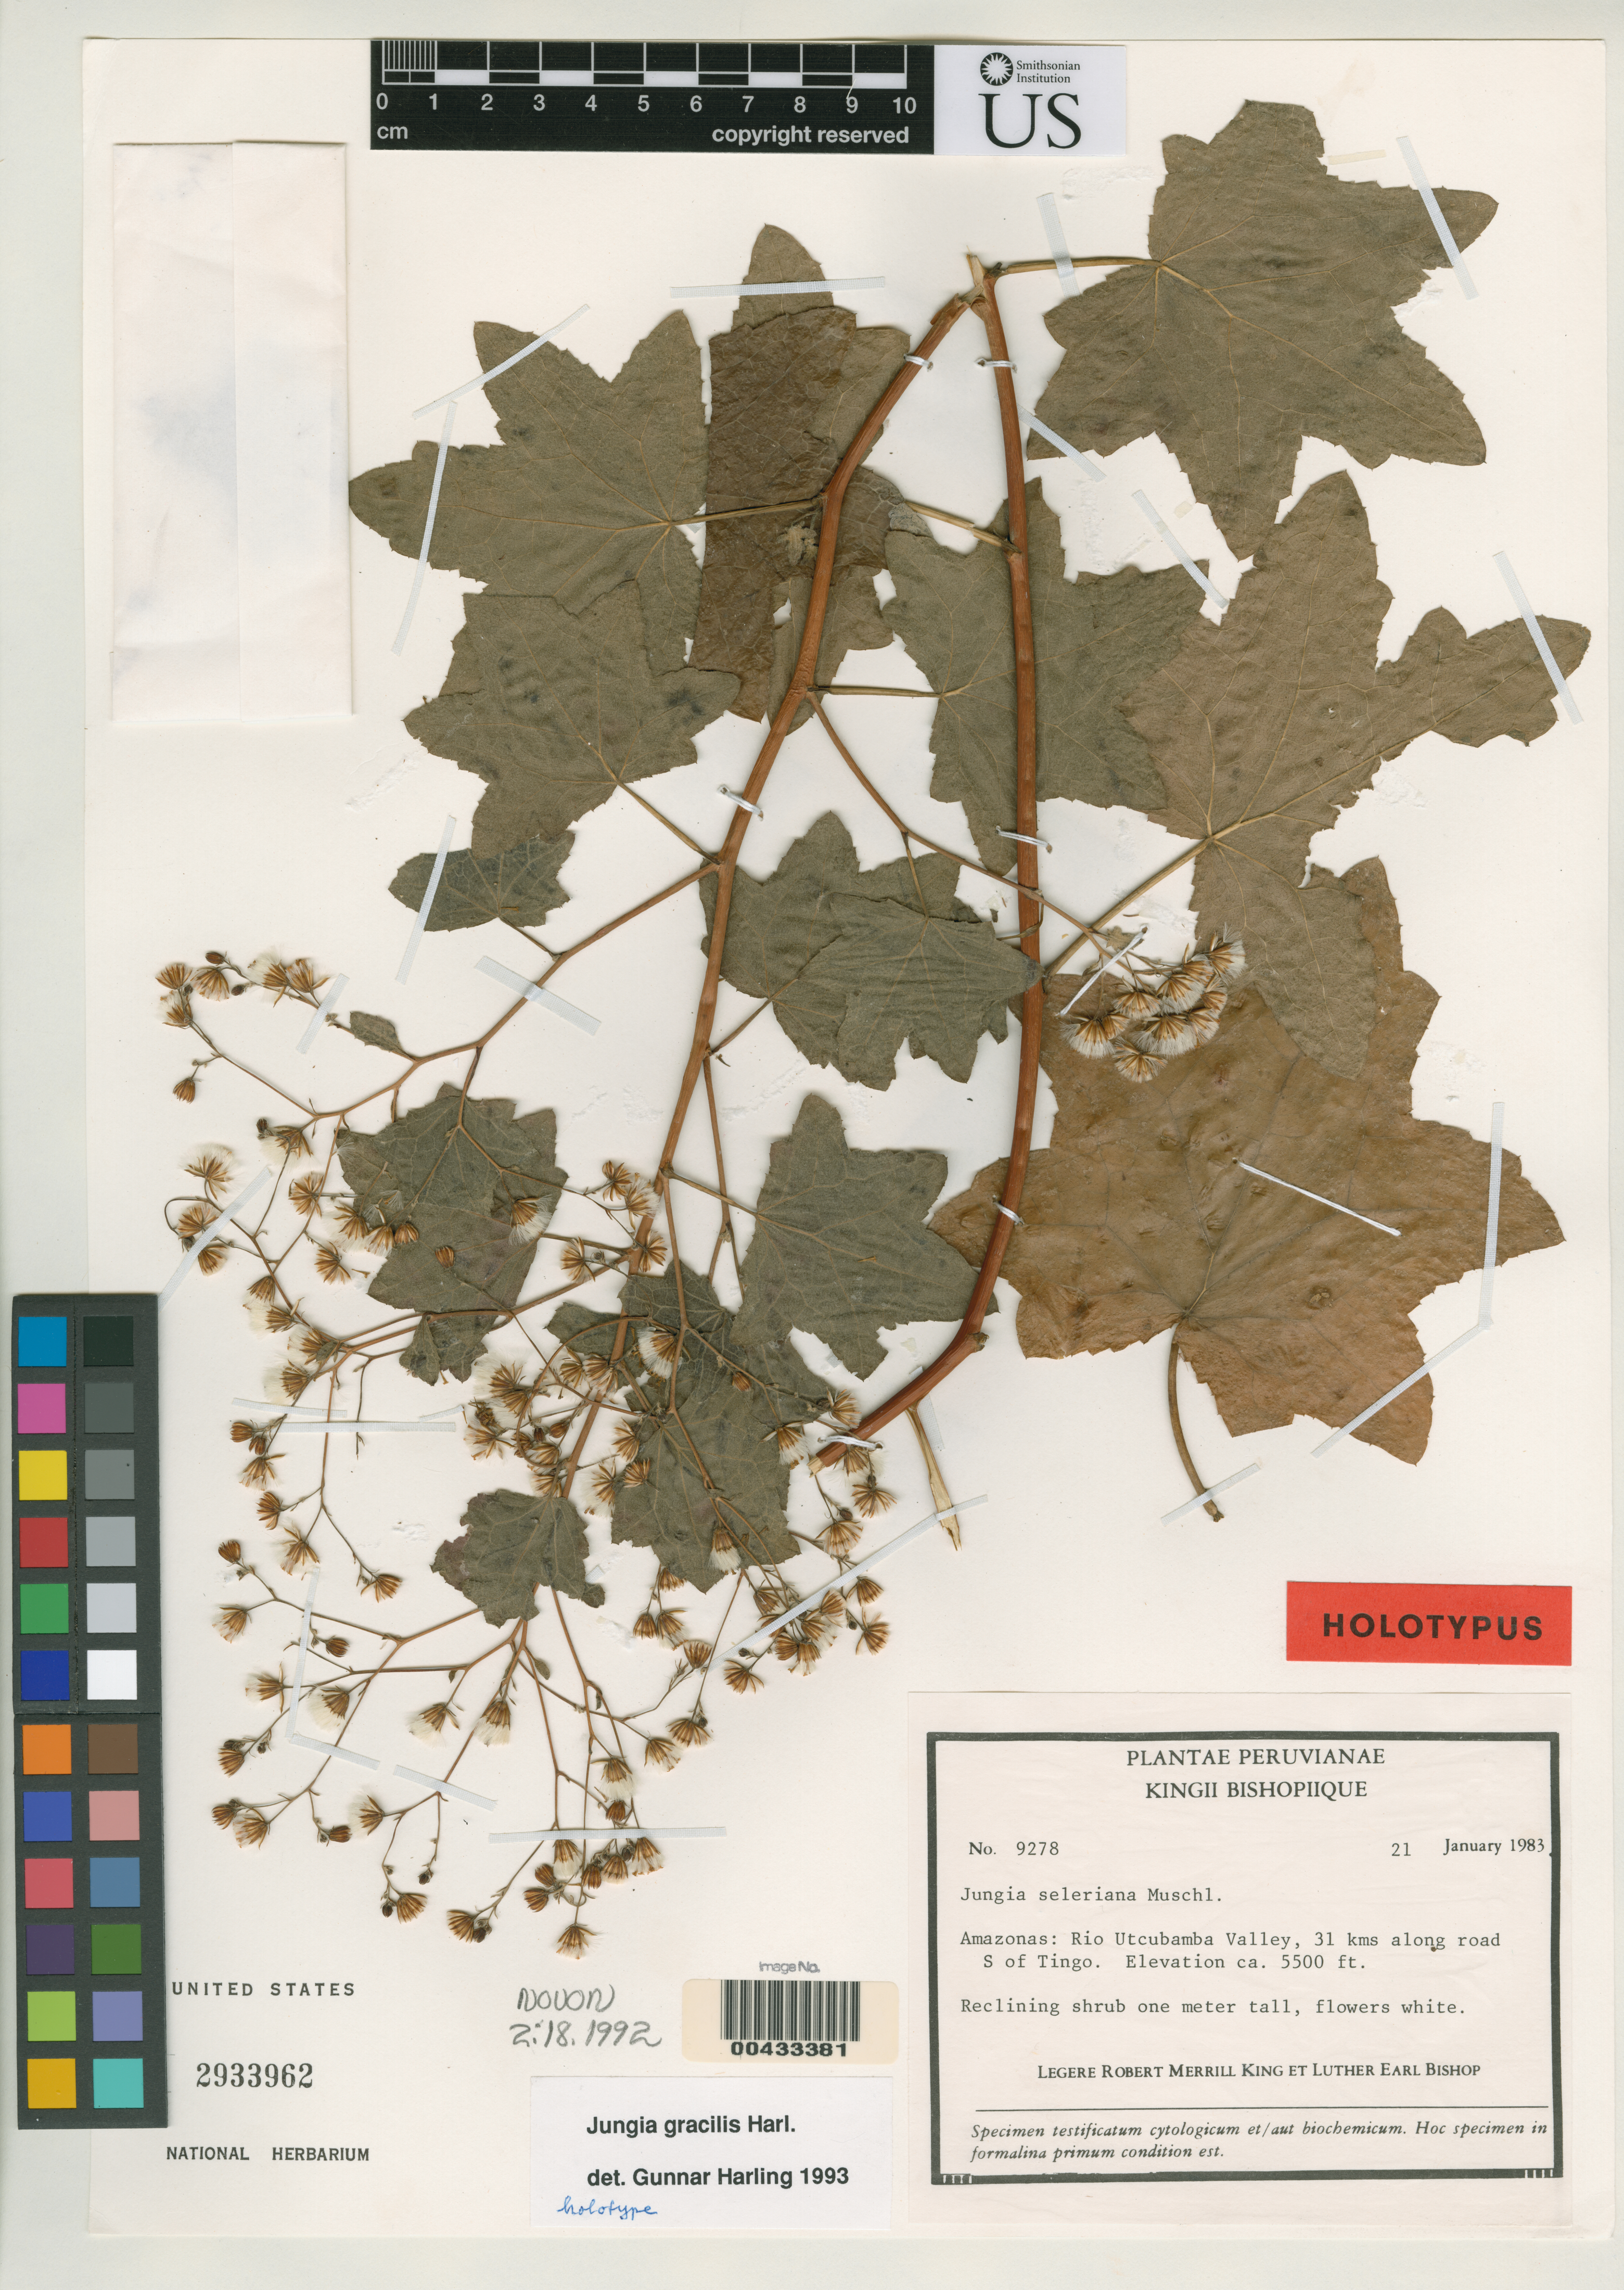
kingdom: Plantae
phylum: Tracheophyta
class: Magnoliopsida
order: Asterales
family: Asteraceae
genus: Jungia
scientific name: Jungia gracilis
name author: Harling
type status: Holotype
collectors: R. M. King & L. E. Bishop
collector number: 9278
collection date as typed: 21 Jan 1983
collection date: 1983-01-21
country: Peru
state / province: Amazonas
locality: Río Utcubamba valley, 31 kms along road S of Tingo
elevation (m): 1676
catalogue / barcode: US 2933962